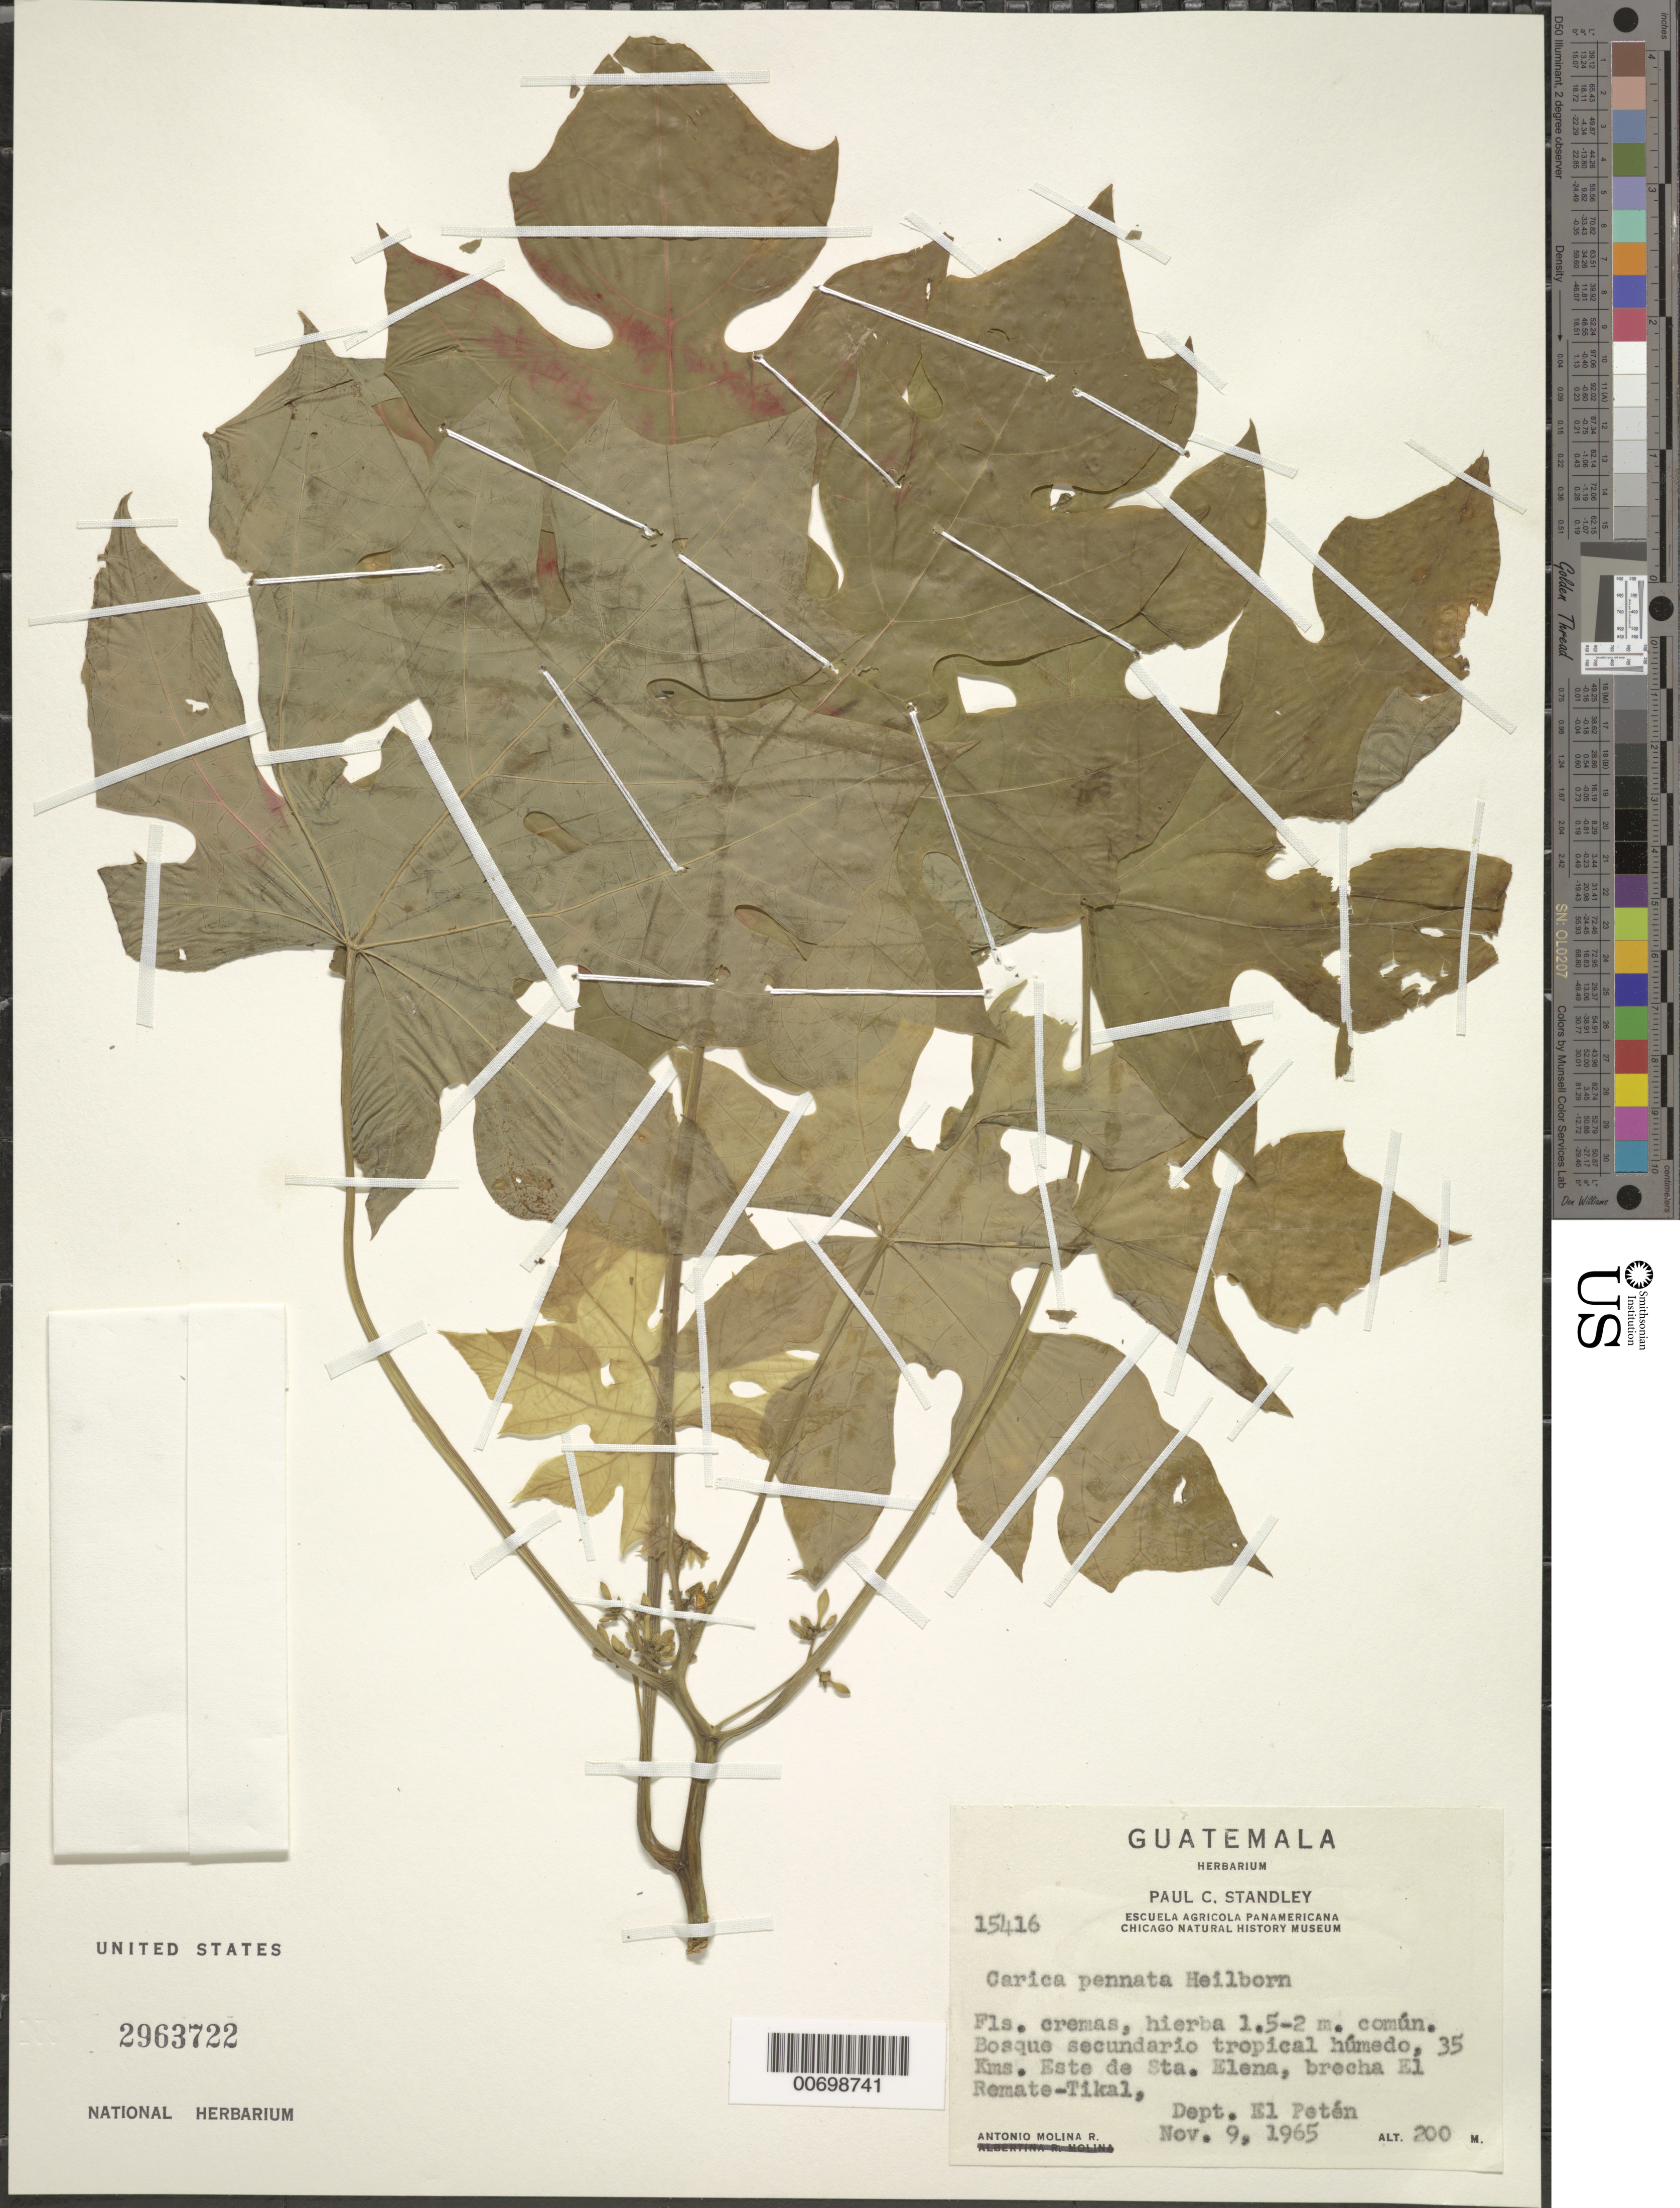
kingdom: Plantae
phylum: Tracheophyta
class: Magnoliopsida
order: Brassicales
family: Caricaceae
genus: Vasconcellea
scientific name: Vasconcellea cauliflora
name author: (Jacq.) A. DC.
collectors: A. Molina R.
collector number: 15416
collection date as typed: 11 Sep 1965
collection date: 1965-09-11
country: Guatemala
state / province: El Petén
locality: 35 km este de Sta. Elena, brecha El Remate-Tikal.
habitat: Bosque secundario tropical humedo.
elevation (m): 200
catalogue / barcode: US 2963722